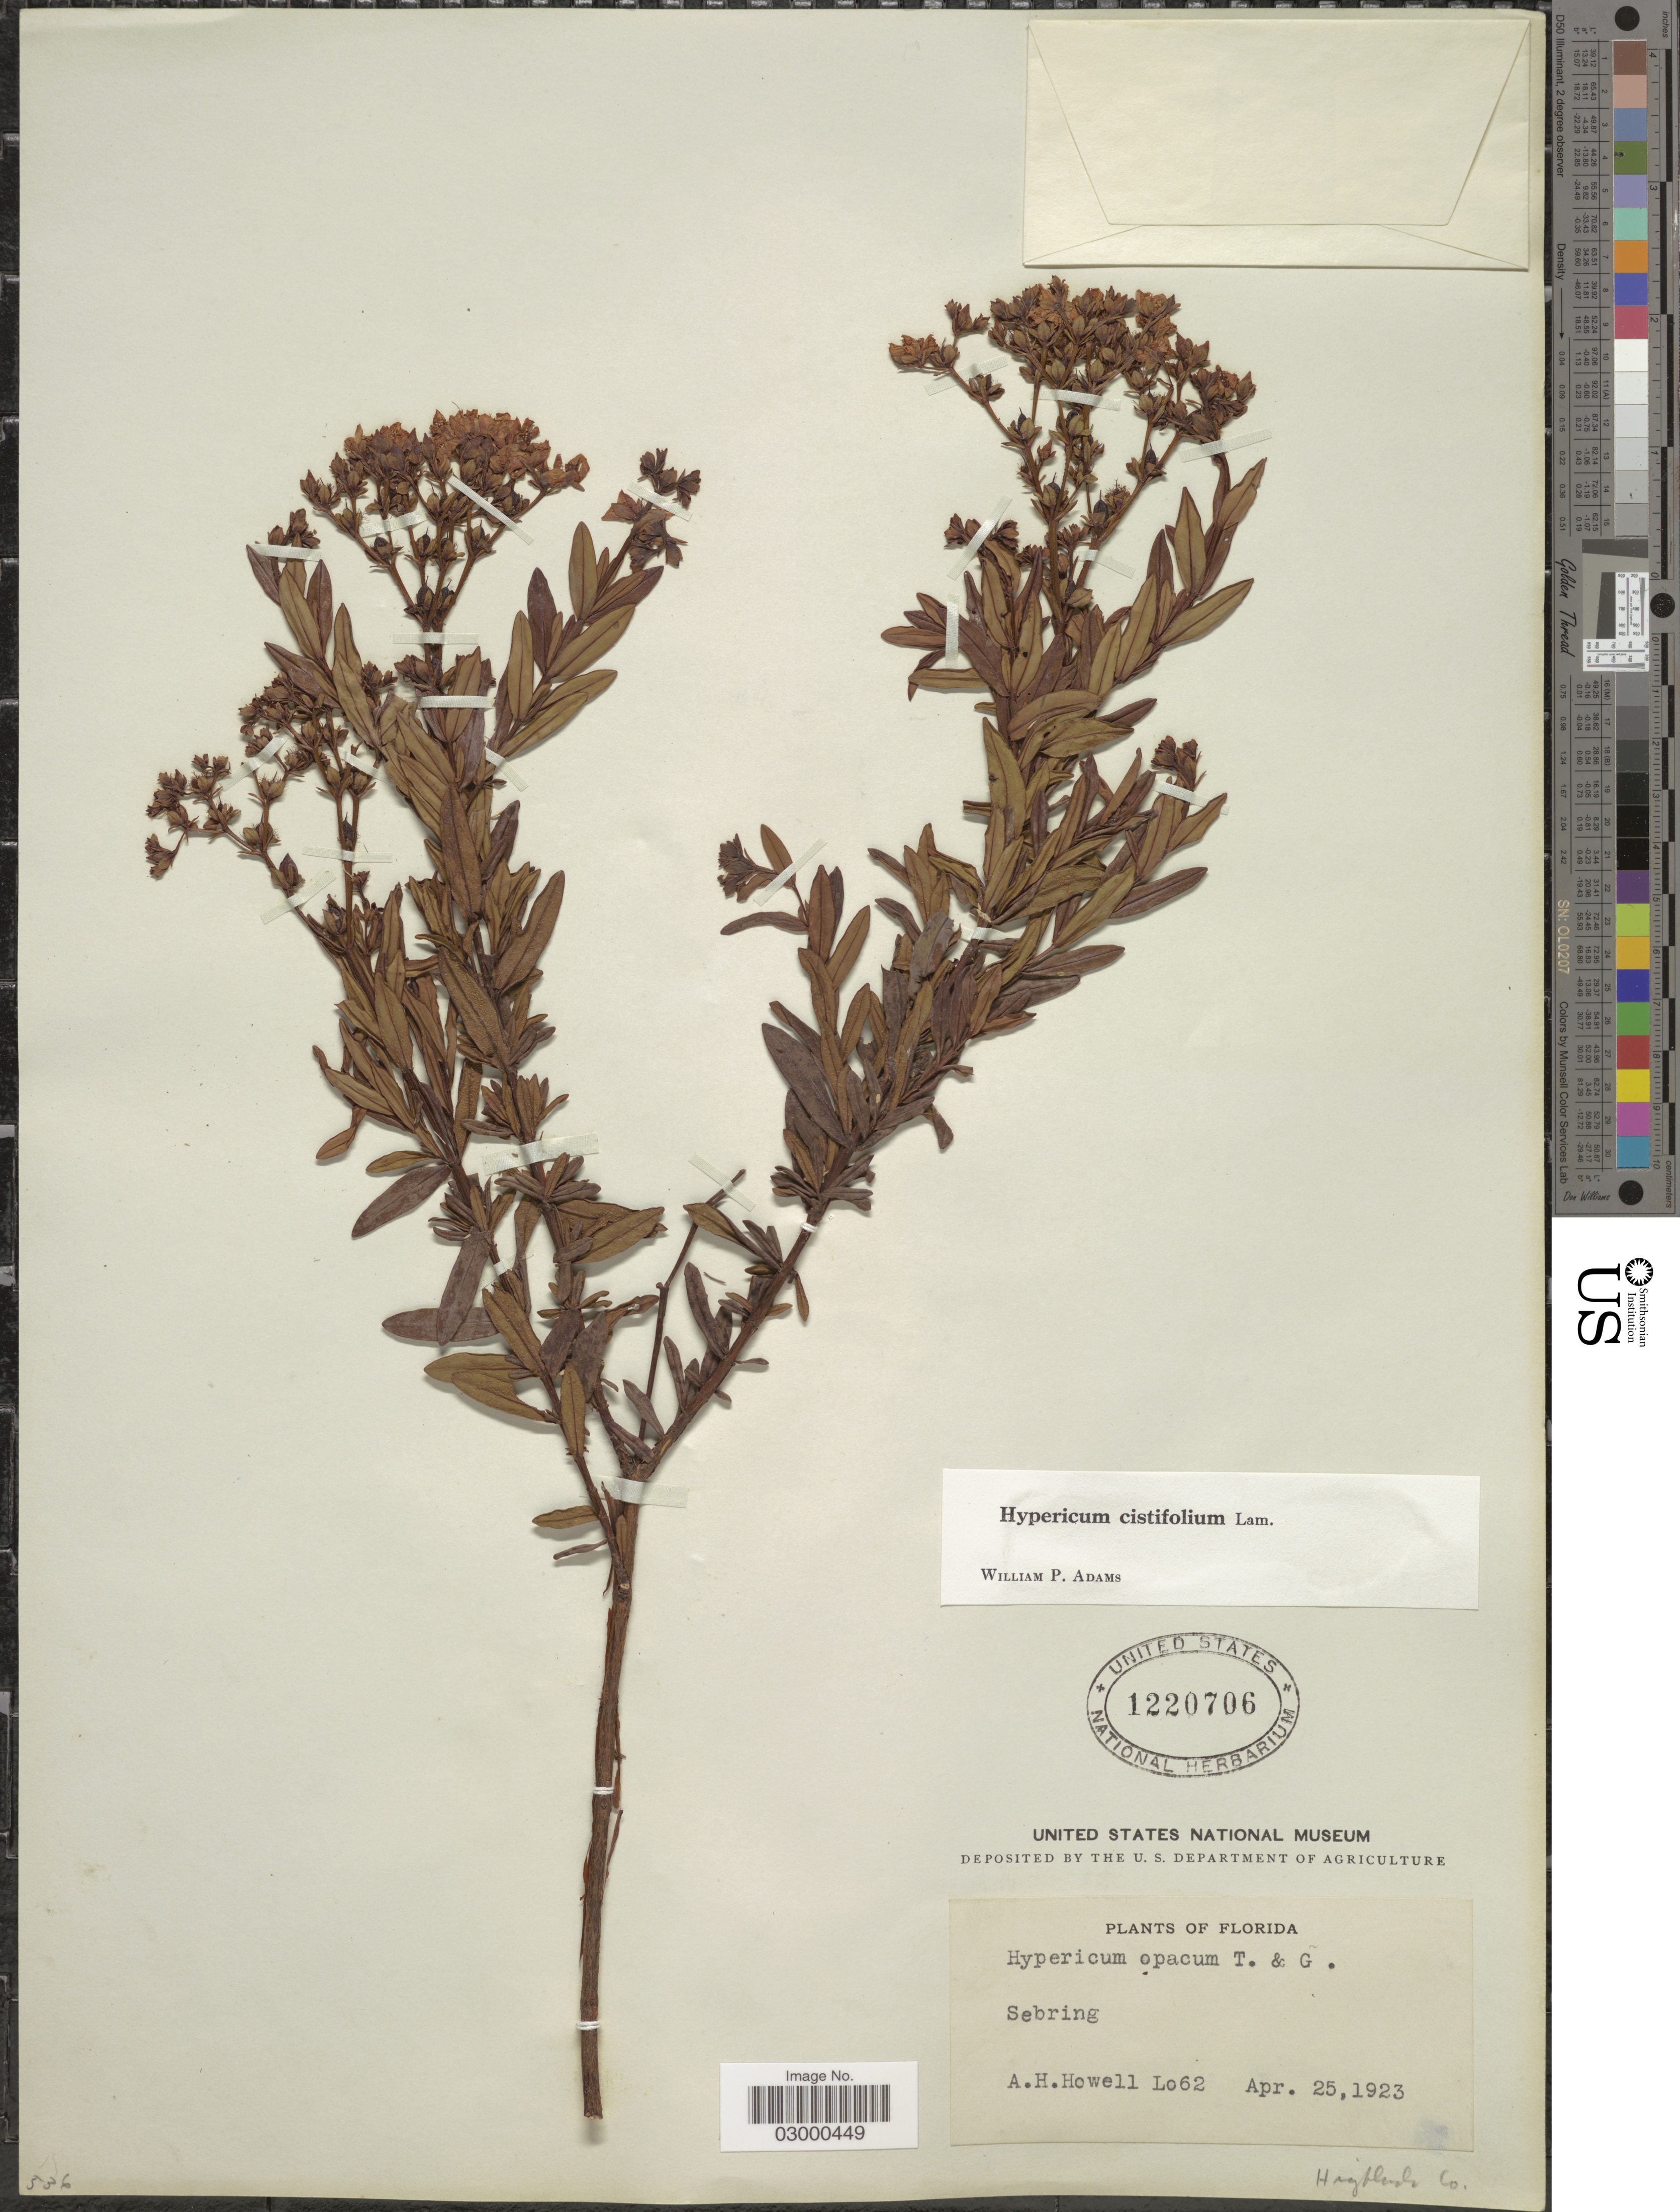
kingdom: Plantae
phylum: Tracheophyta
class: Magnoliopsida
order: Malpighiales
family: Hypericaceae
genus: Hypericum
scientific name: Hypericum cistifolium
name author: Lam.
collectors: A. Howell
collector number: Lo62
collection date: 1923-04-25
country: United States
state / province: Florida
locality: Sebring, Highlands Co.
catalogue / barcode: US 1220706